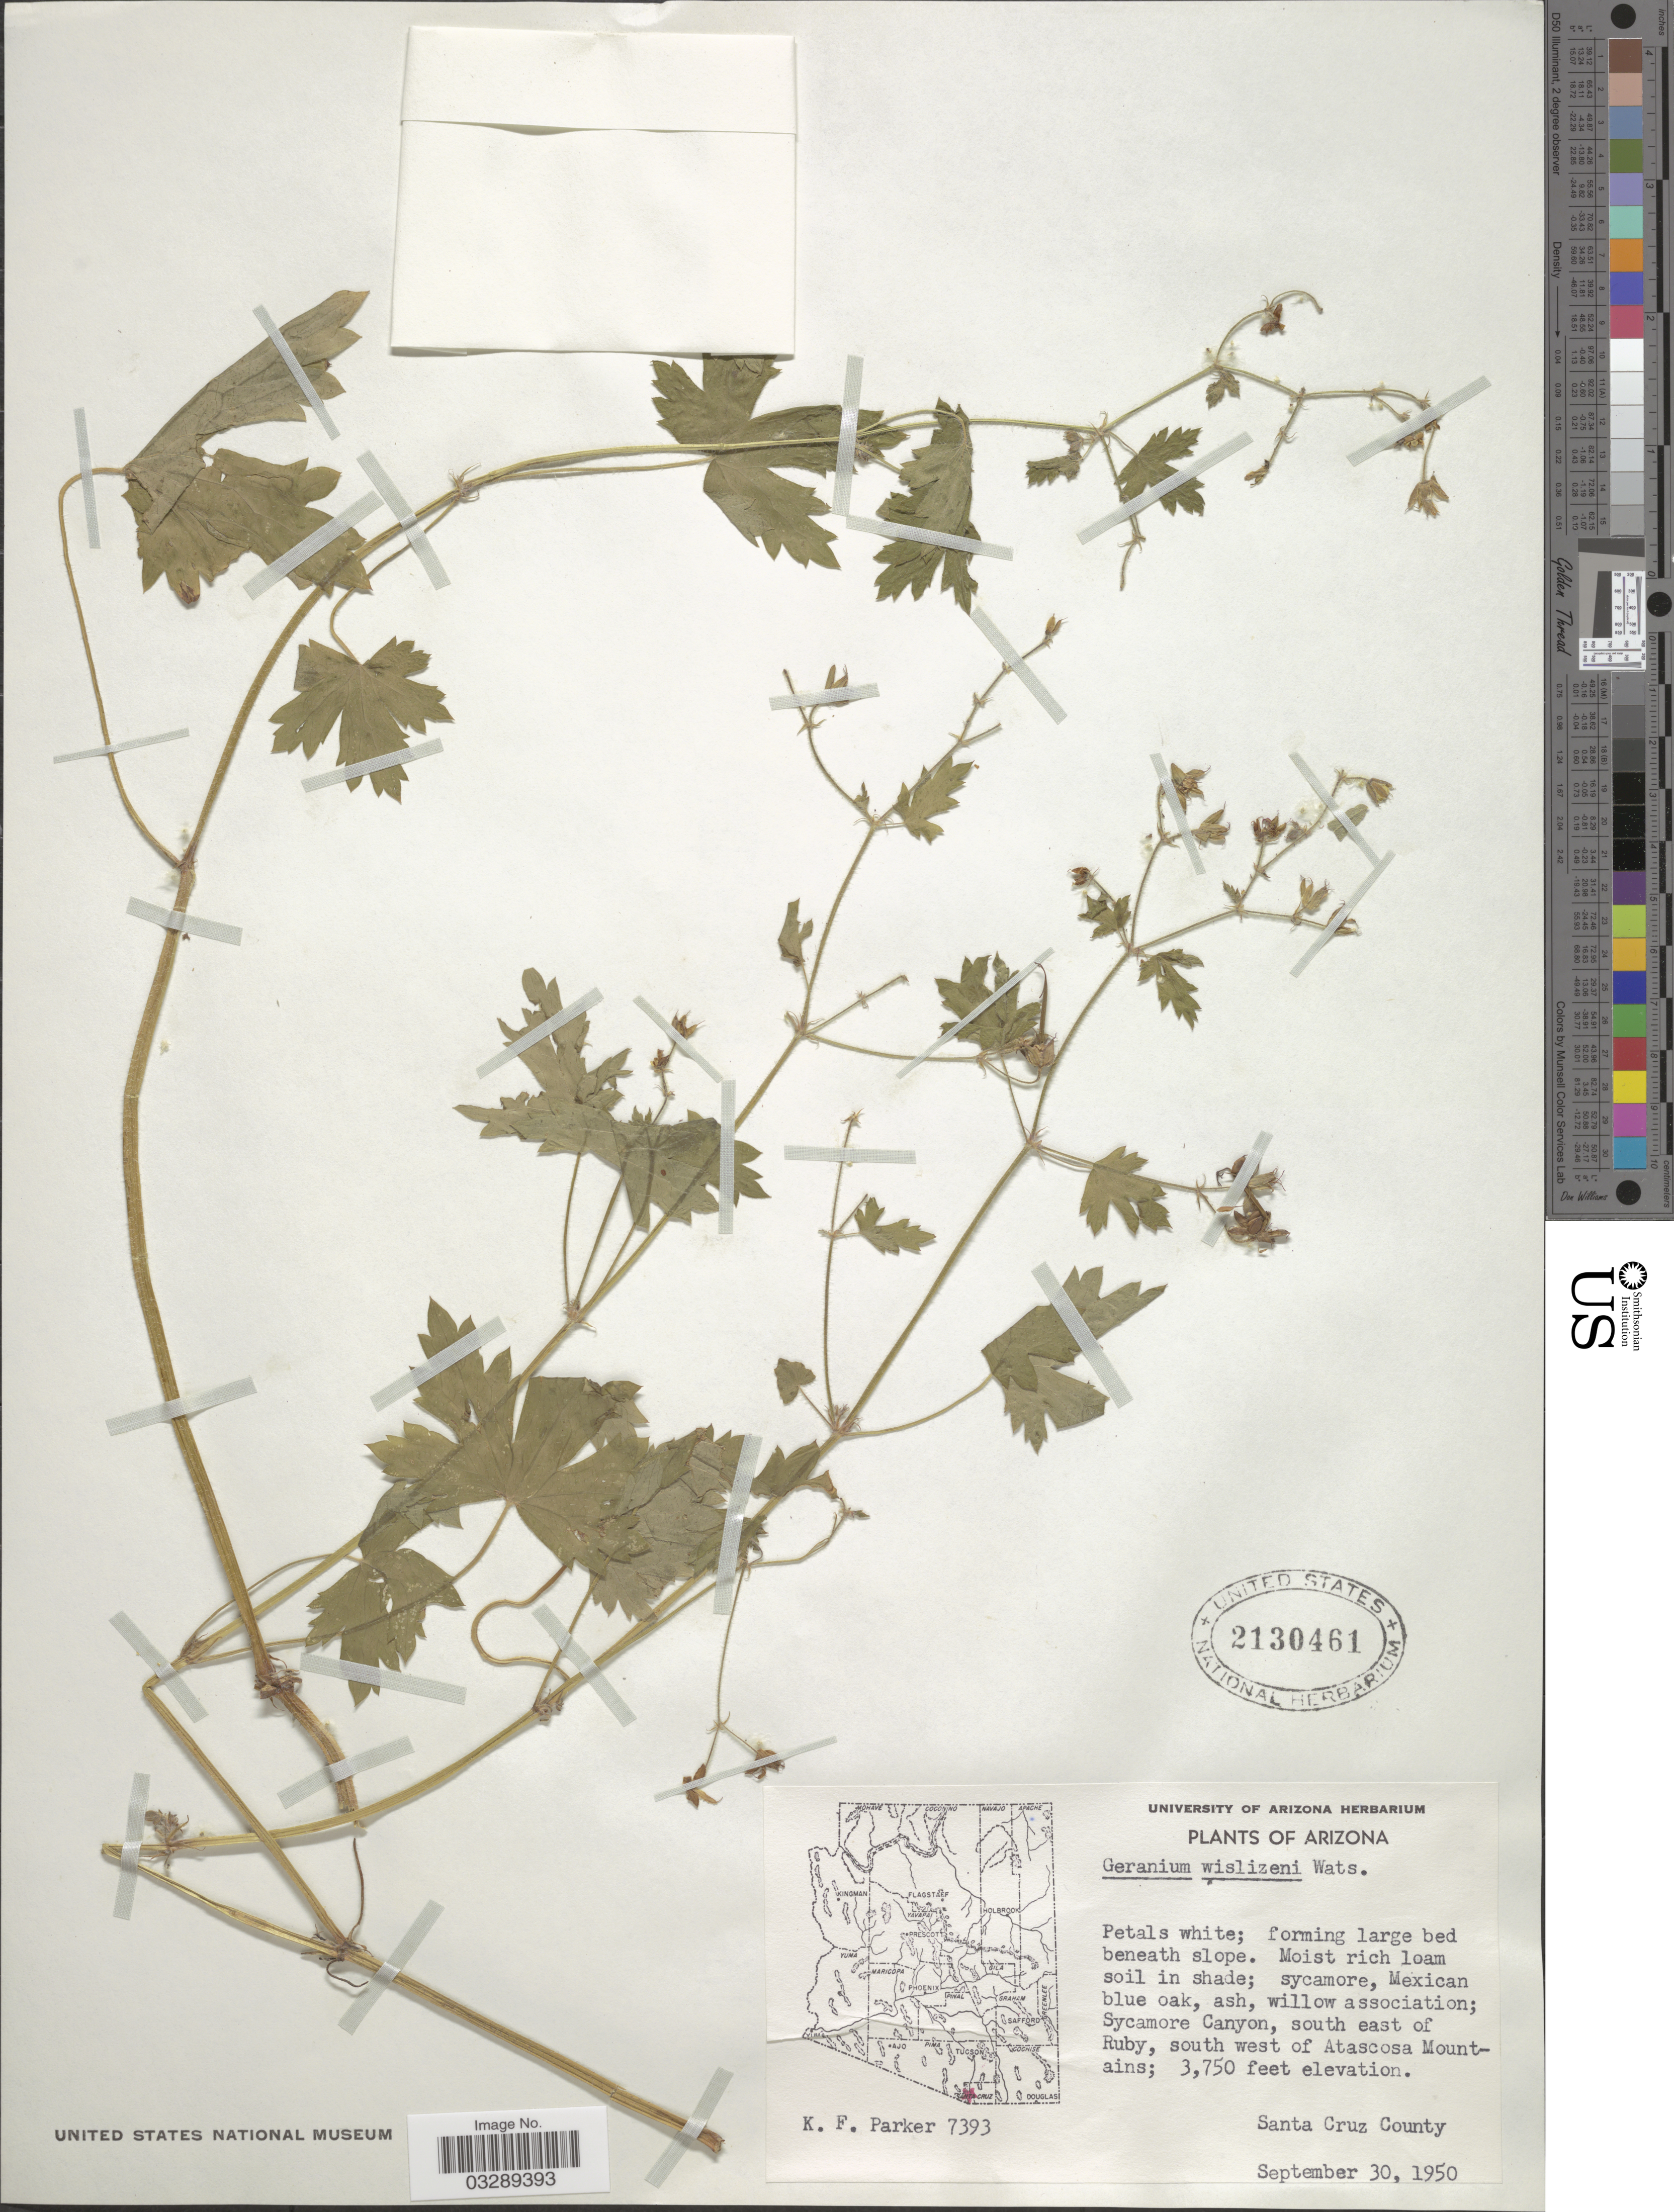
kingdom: Plantae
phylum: Tracheophyta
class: Magnoliopsida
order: Geraniales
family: Geraniaceae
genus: Geranium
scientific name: Geranium wislizeni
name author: S. Watson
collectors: K. F. Parker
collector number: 7393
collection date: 1950-09-30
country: United States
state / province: Arizona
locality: Sycamore Canyon, south east of Ruby, south west of Atascosa Mountains, Santa Cruz County.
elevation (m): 1143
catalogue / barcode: US 2130461